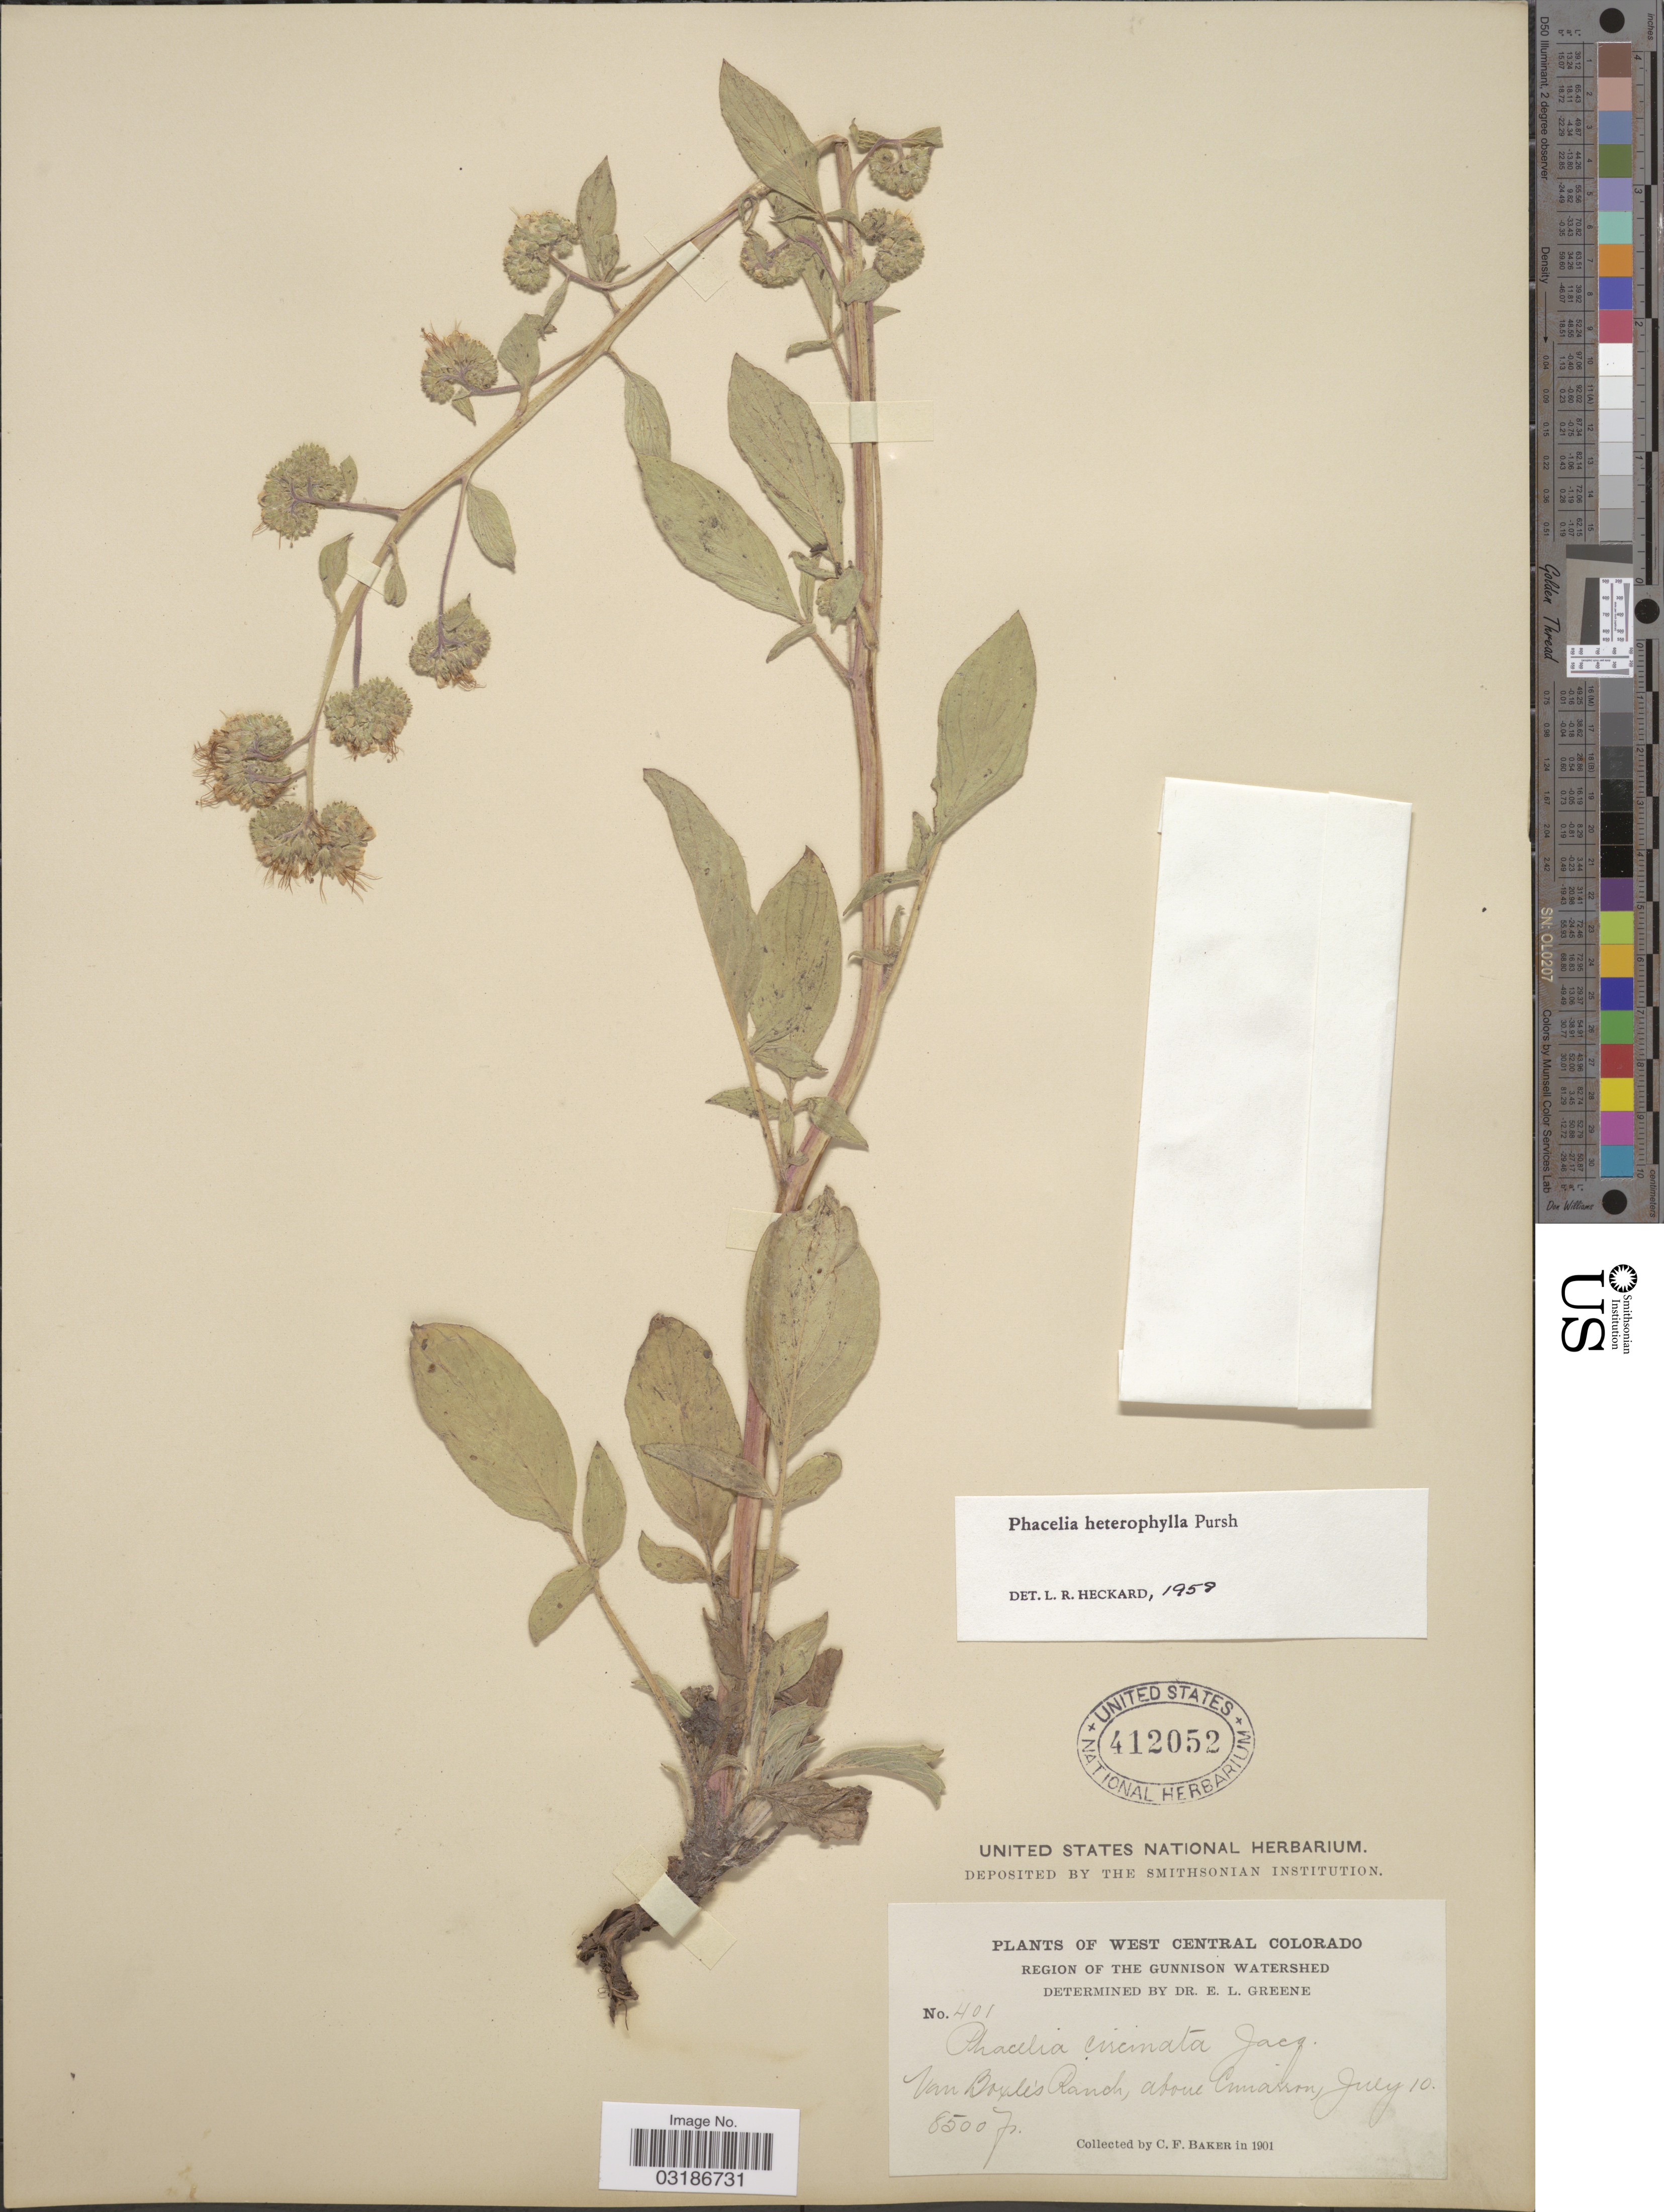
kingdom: Plantae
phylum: Tracheophyta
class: Magnoliopsida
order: Boraginales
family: Hydrophyllaceae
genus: Phacelia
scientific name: Phacelia heterophylla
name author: Pursh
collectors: C. F. Baker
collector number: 401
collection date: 1901-07-10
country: United States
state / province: Colorado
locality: West Central Colorado. Region of the Gunnison Watershed. Van Boxle's Ranch, above Cimarron.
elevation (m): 2591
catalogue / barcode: US 412052